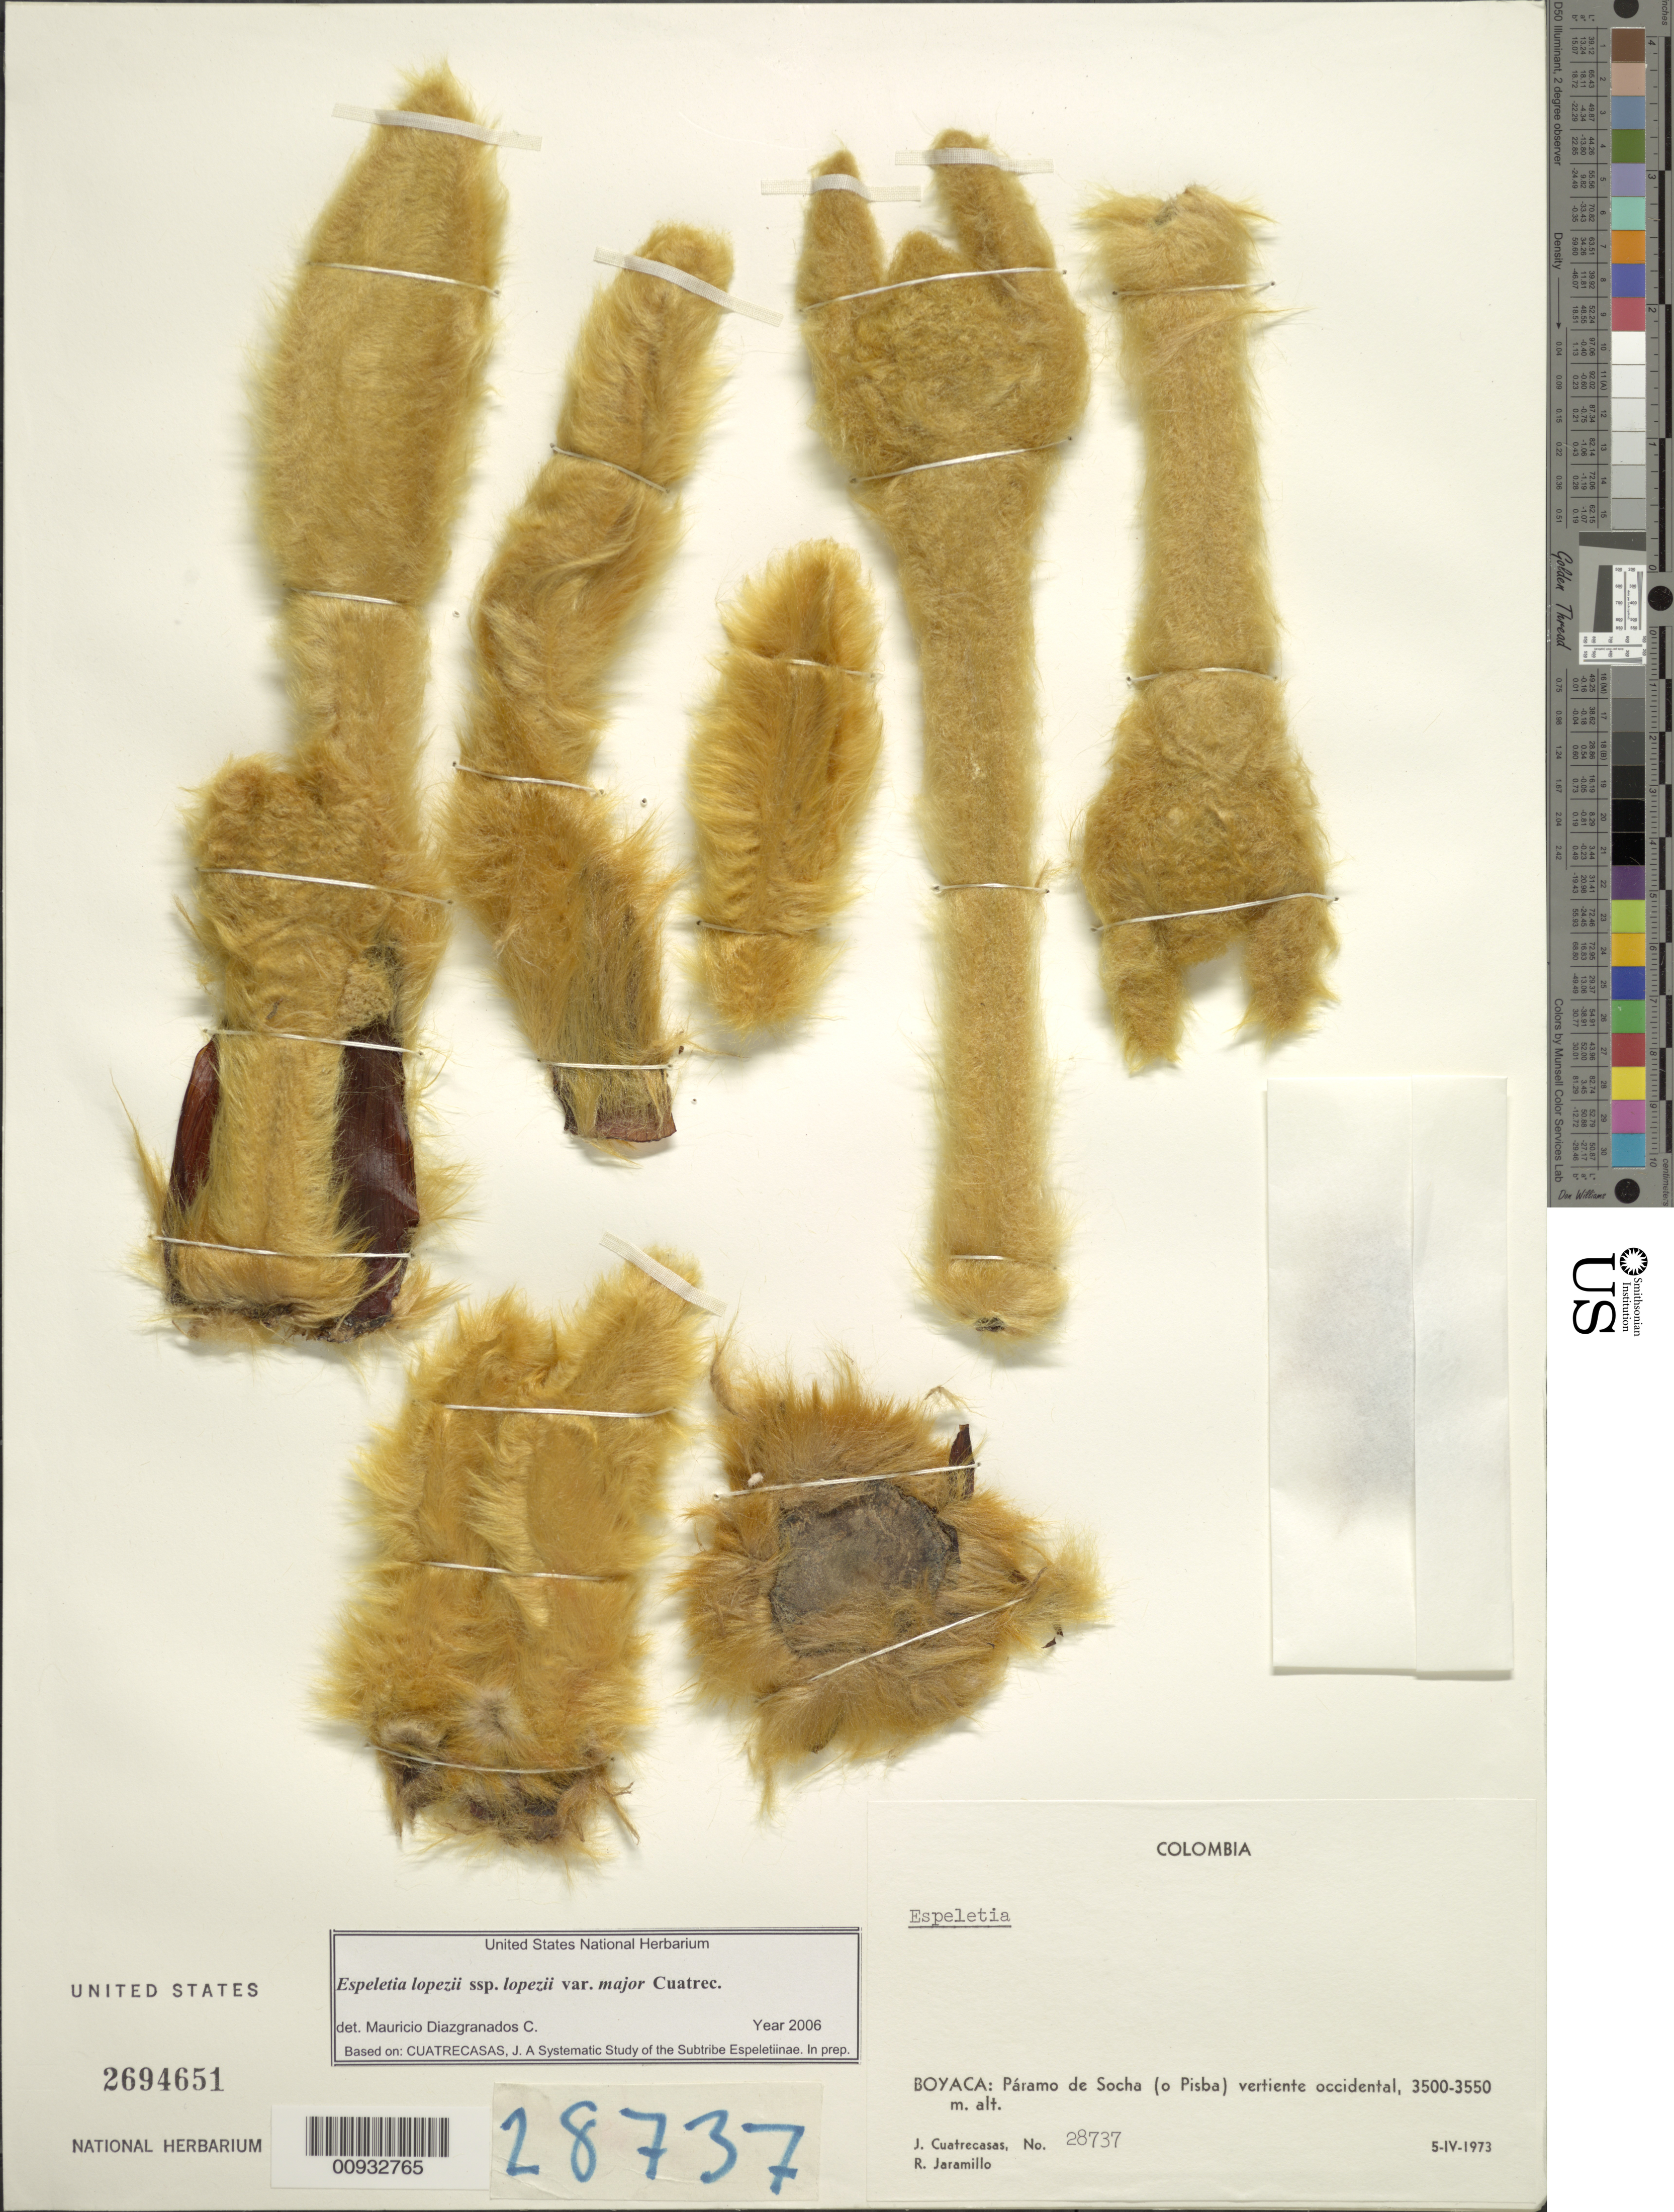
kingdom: Plantae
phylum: Tracheophyta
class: Magnoliopsida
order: Asterales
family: Asteraceae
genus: Espeletia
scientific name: Espeletia lopezii var. major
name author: Cuatrec.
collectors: J. Cuatrecasas & R. Jaramillo M.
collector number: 28737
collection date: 1973-04-05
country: Colombia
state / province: Boyacá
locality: Paramo de Socha (o Pisba) vertiente occidental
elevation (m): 3500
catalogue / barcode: US 2694651